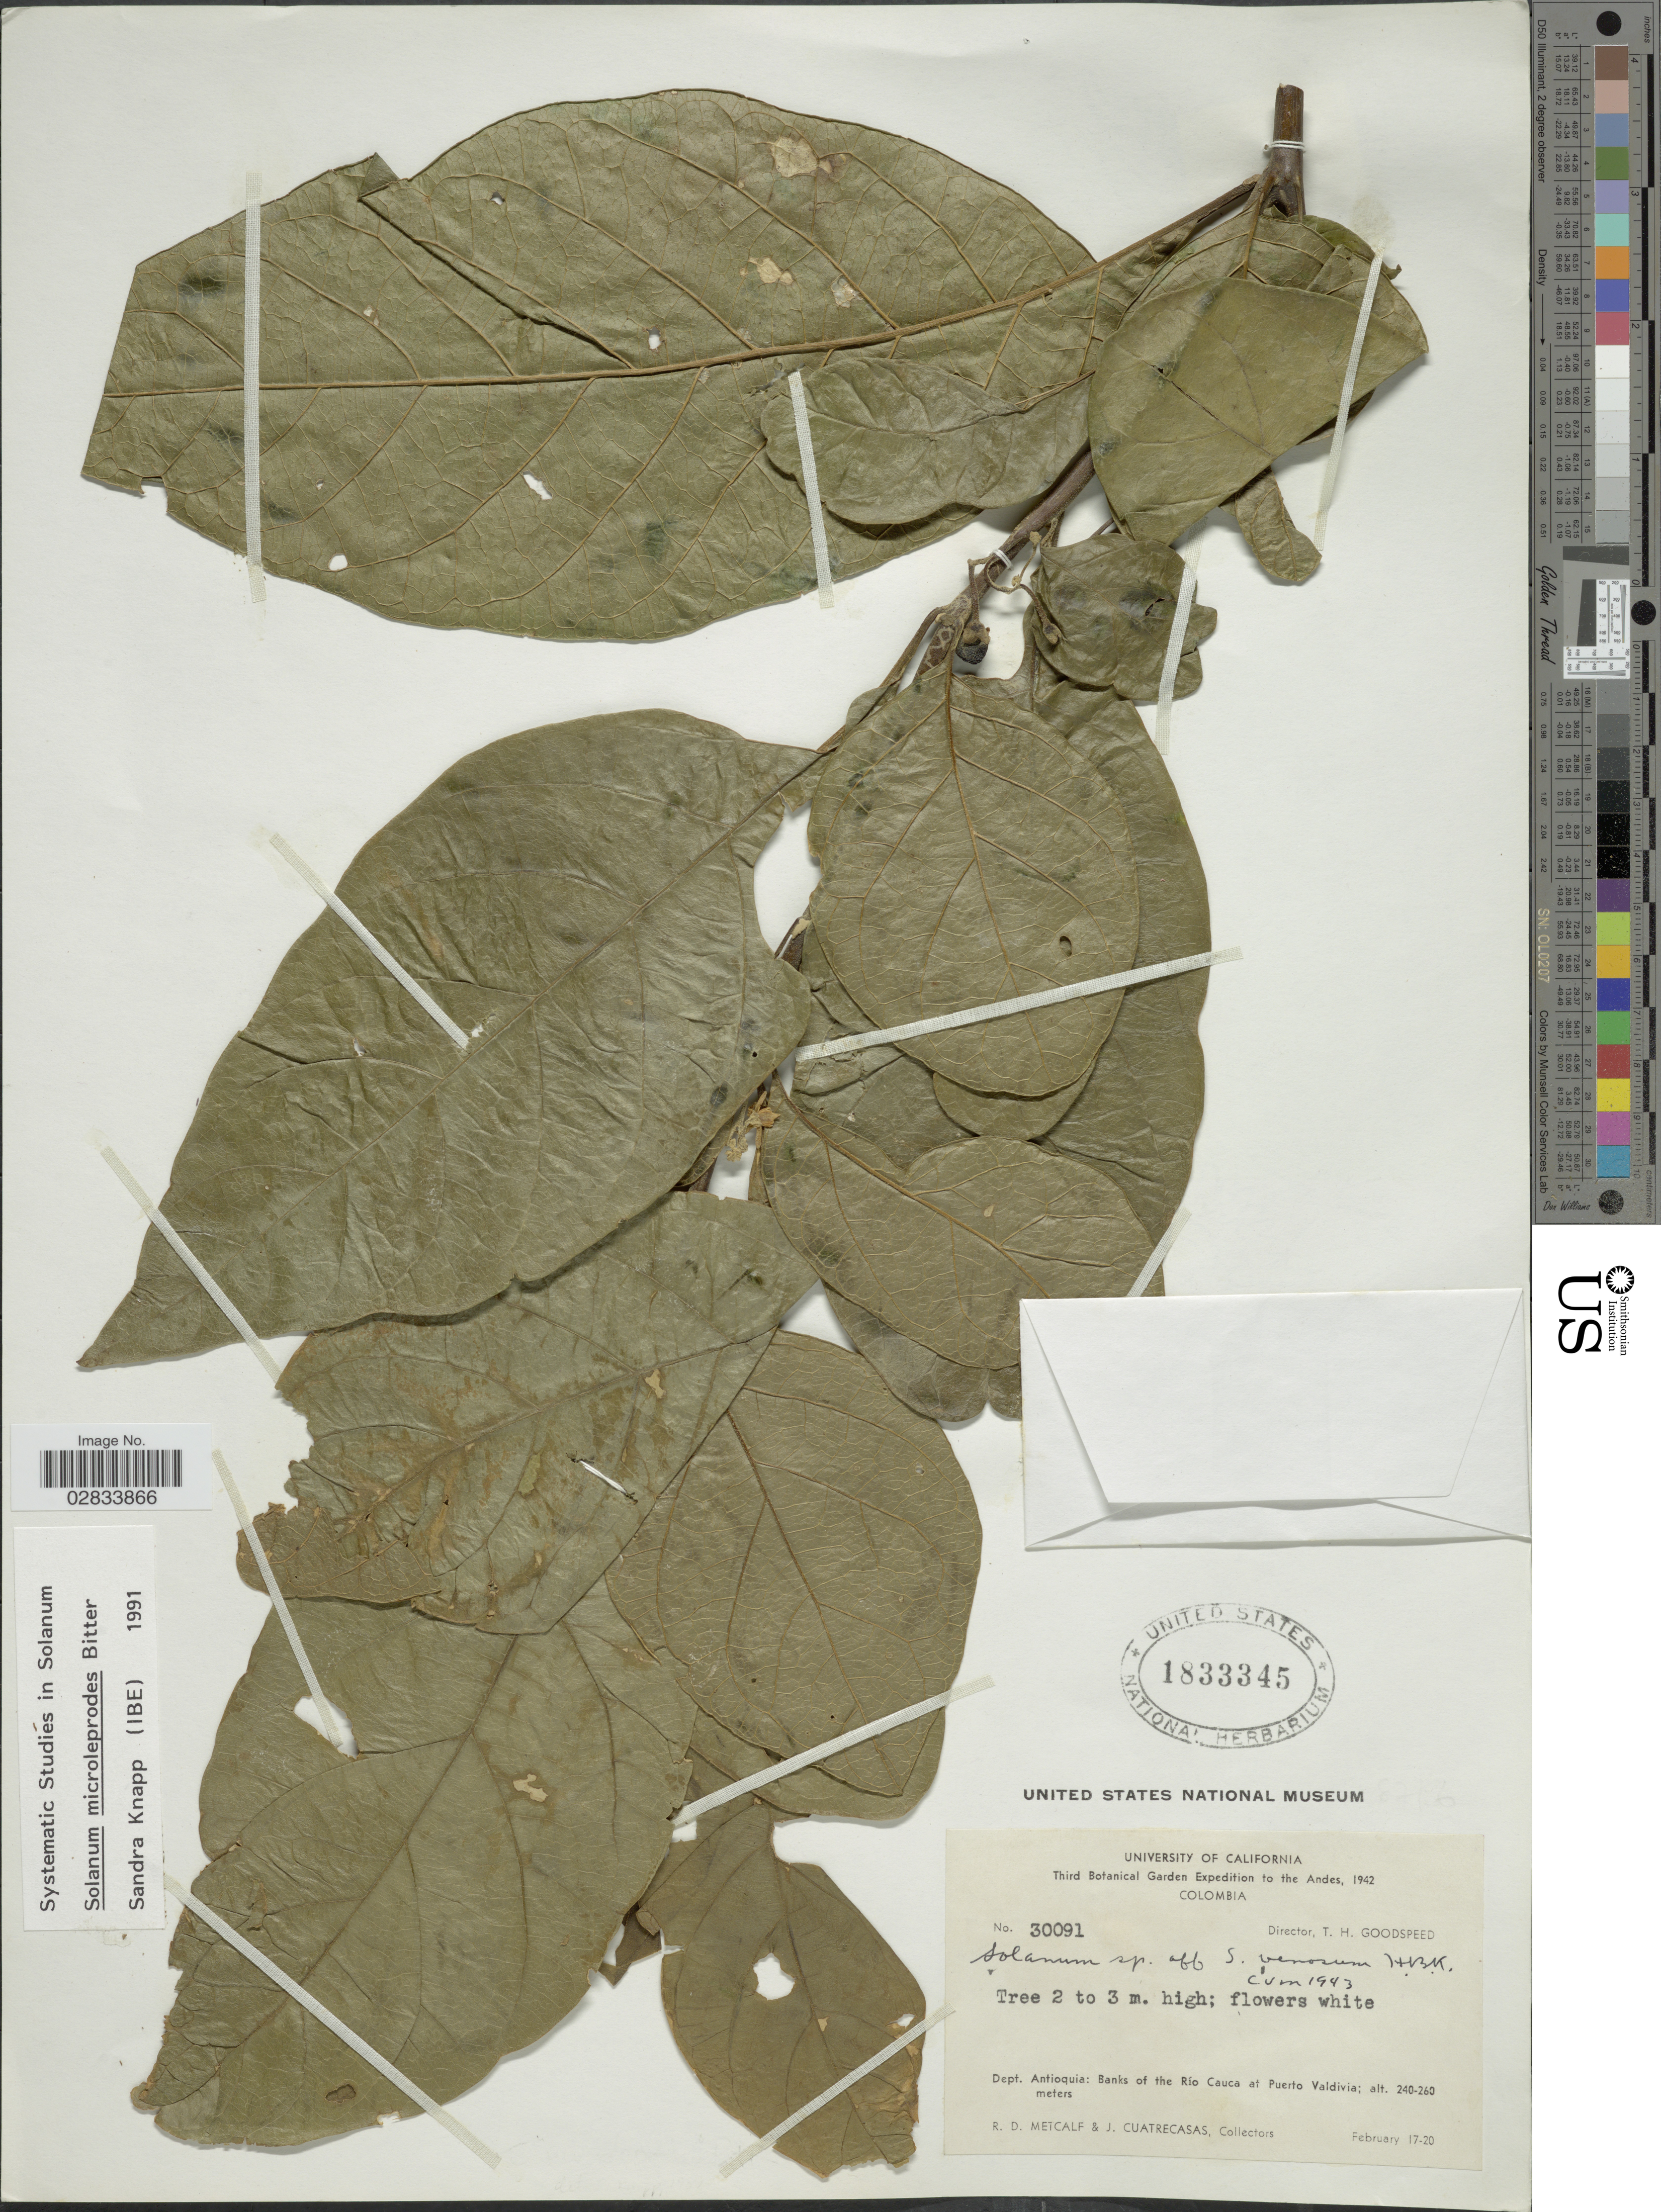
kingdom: Plantae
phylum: Tracheophyta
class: Magnoliopsida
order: Solanales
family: Solanaceae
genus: Solanum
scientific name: Solanum microleprodes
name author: Bitter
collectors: R. D. Metcalf & J. Cuatrecasas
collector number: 30091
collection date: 1942-02-17/1942-02-20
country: Colombia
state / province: Antioquia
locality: The Andes, Dept. Antioquia: Banks of the Río Cauca at Puerto Valdivia.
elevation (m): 240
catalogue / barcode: US 1833345